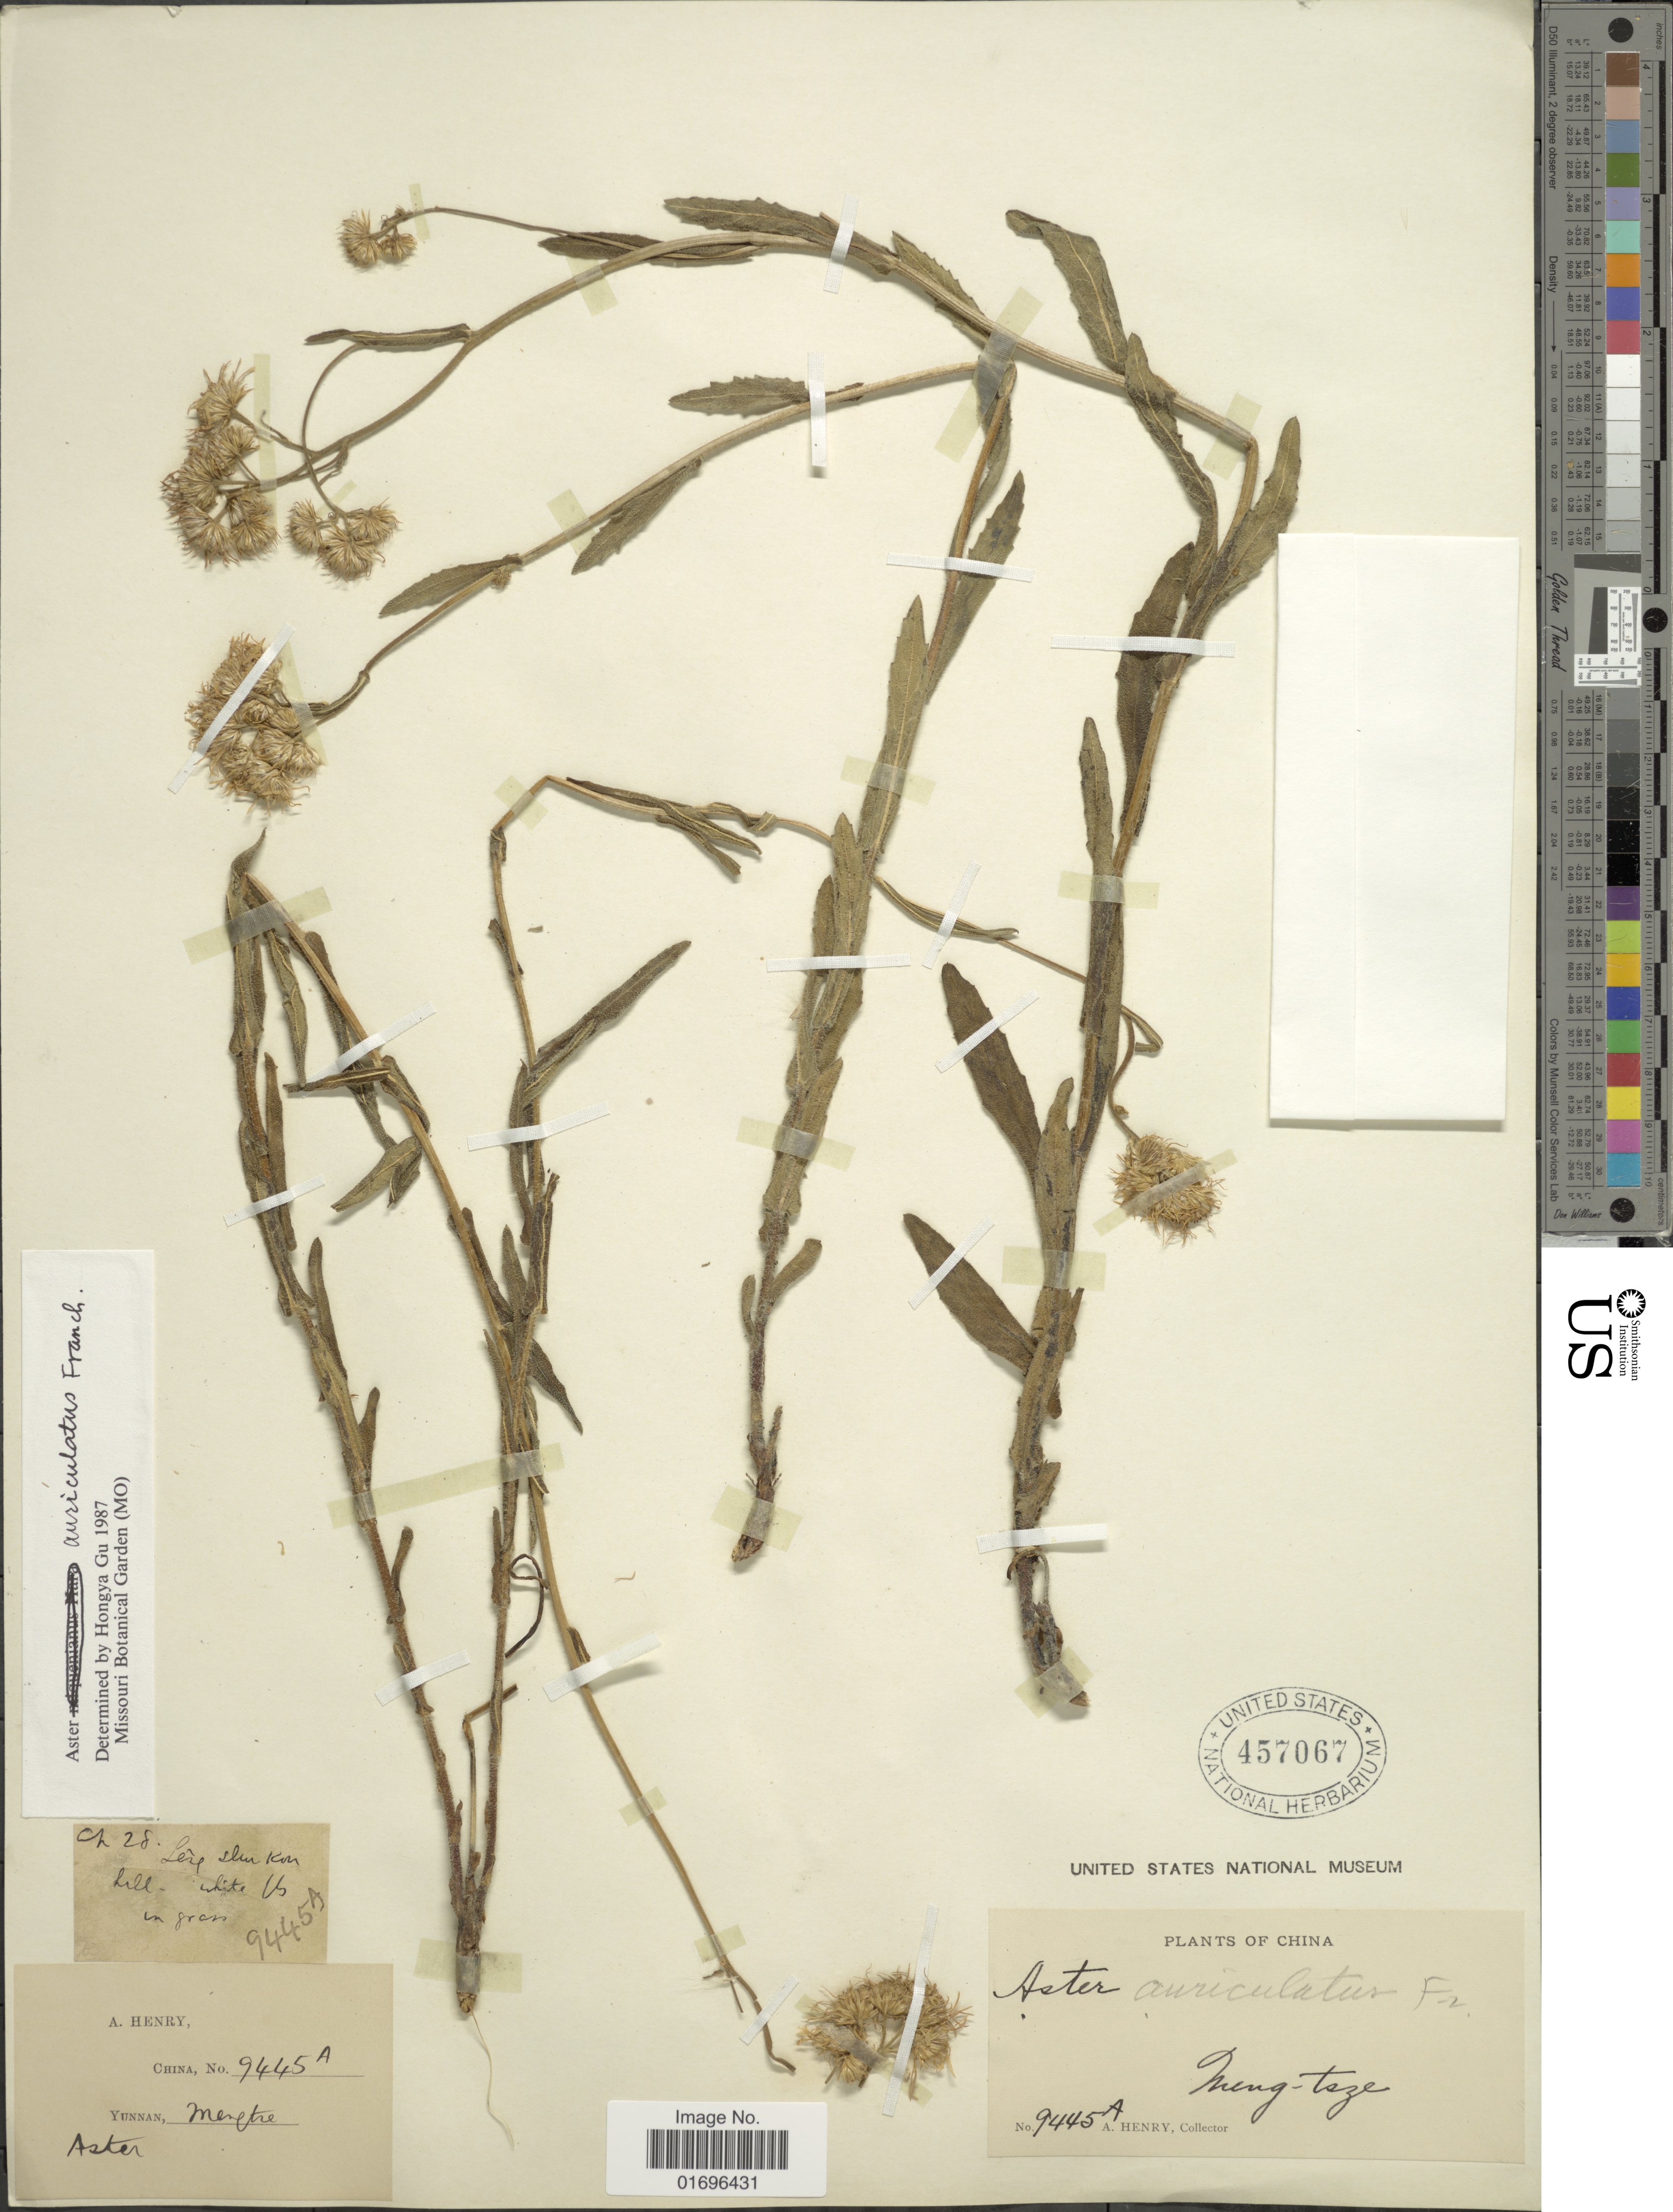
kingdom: Plantae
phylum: Tracheophyta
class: Magnoliopsida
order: Asterales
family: Asteraceae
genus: Aster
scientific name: Aster auriculatus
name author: Franch.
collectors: A. Henry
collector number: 9445 A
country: China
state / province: Yunnan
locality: Yunnan, Mengtsze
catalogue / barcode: US 457067